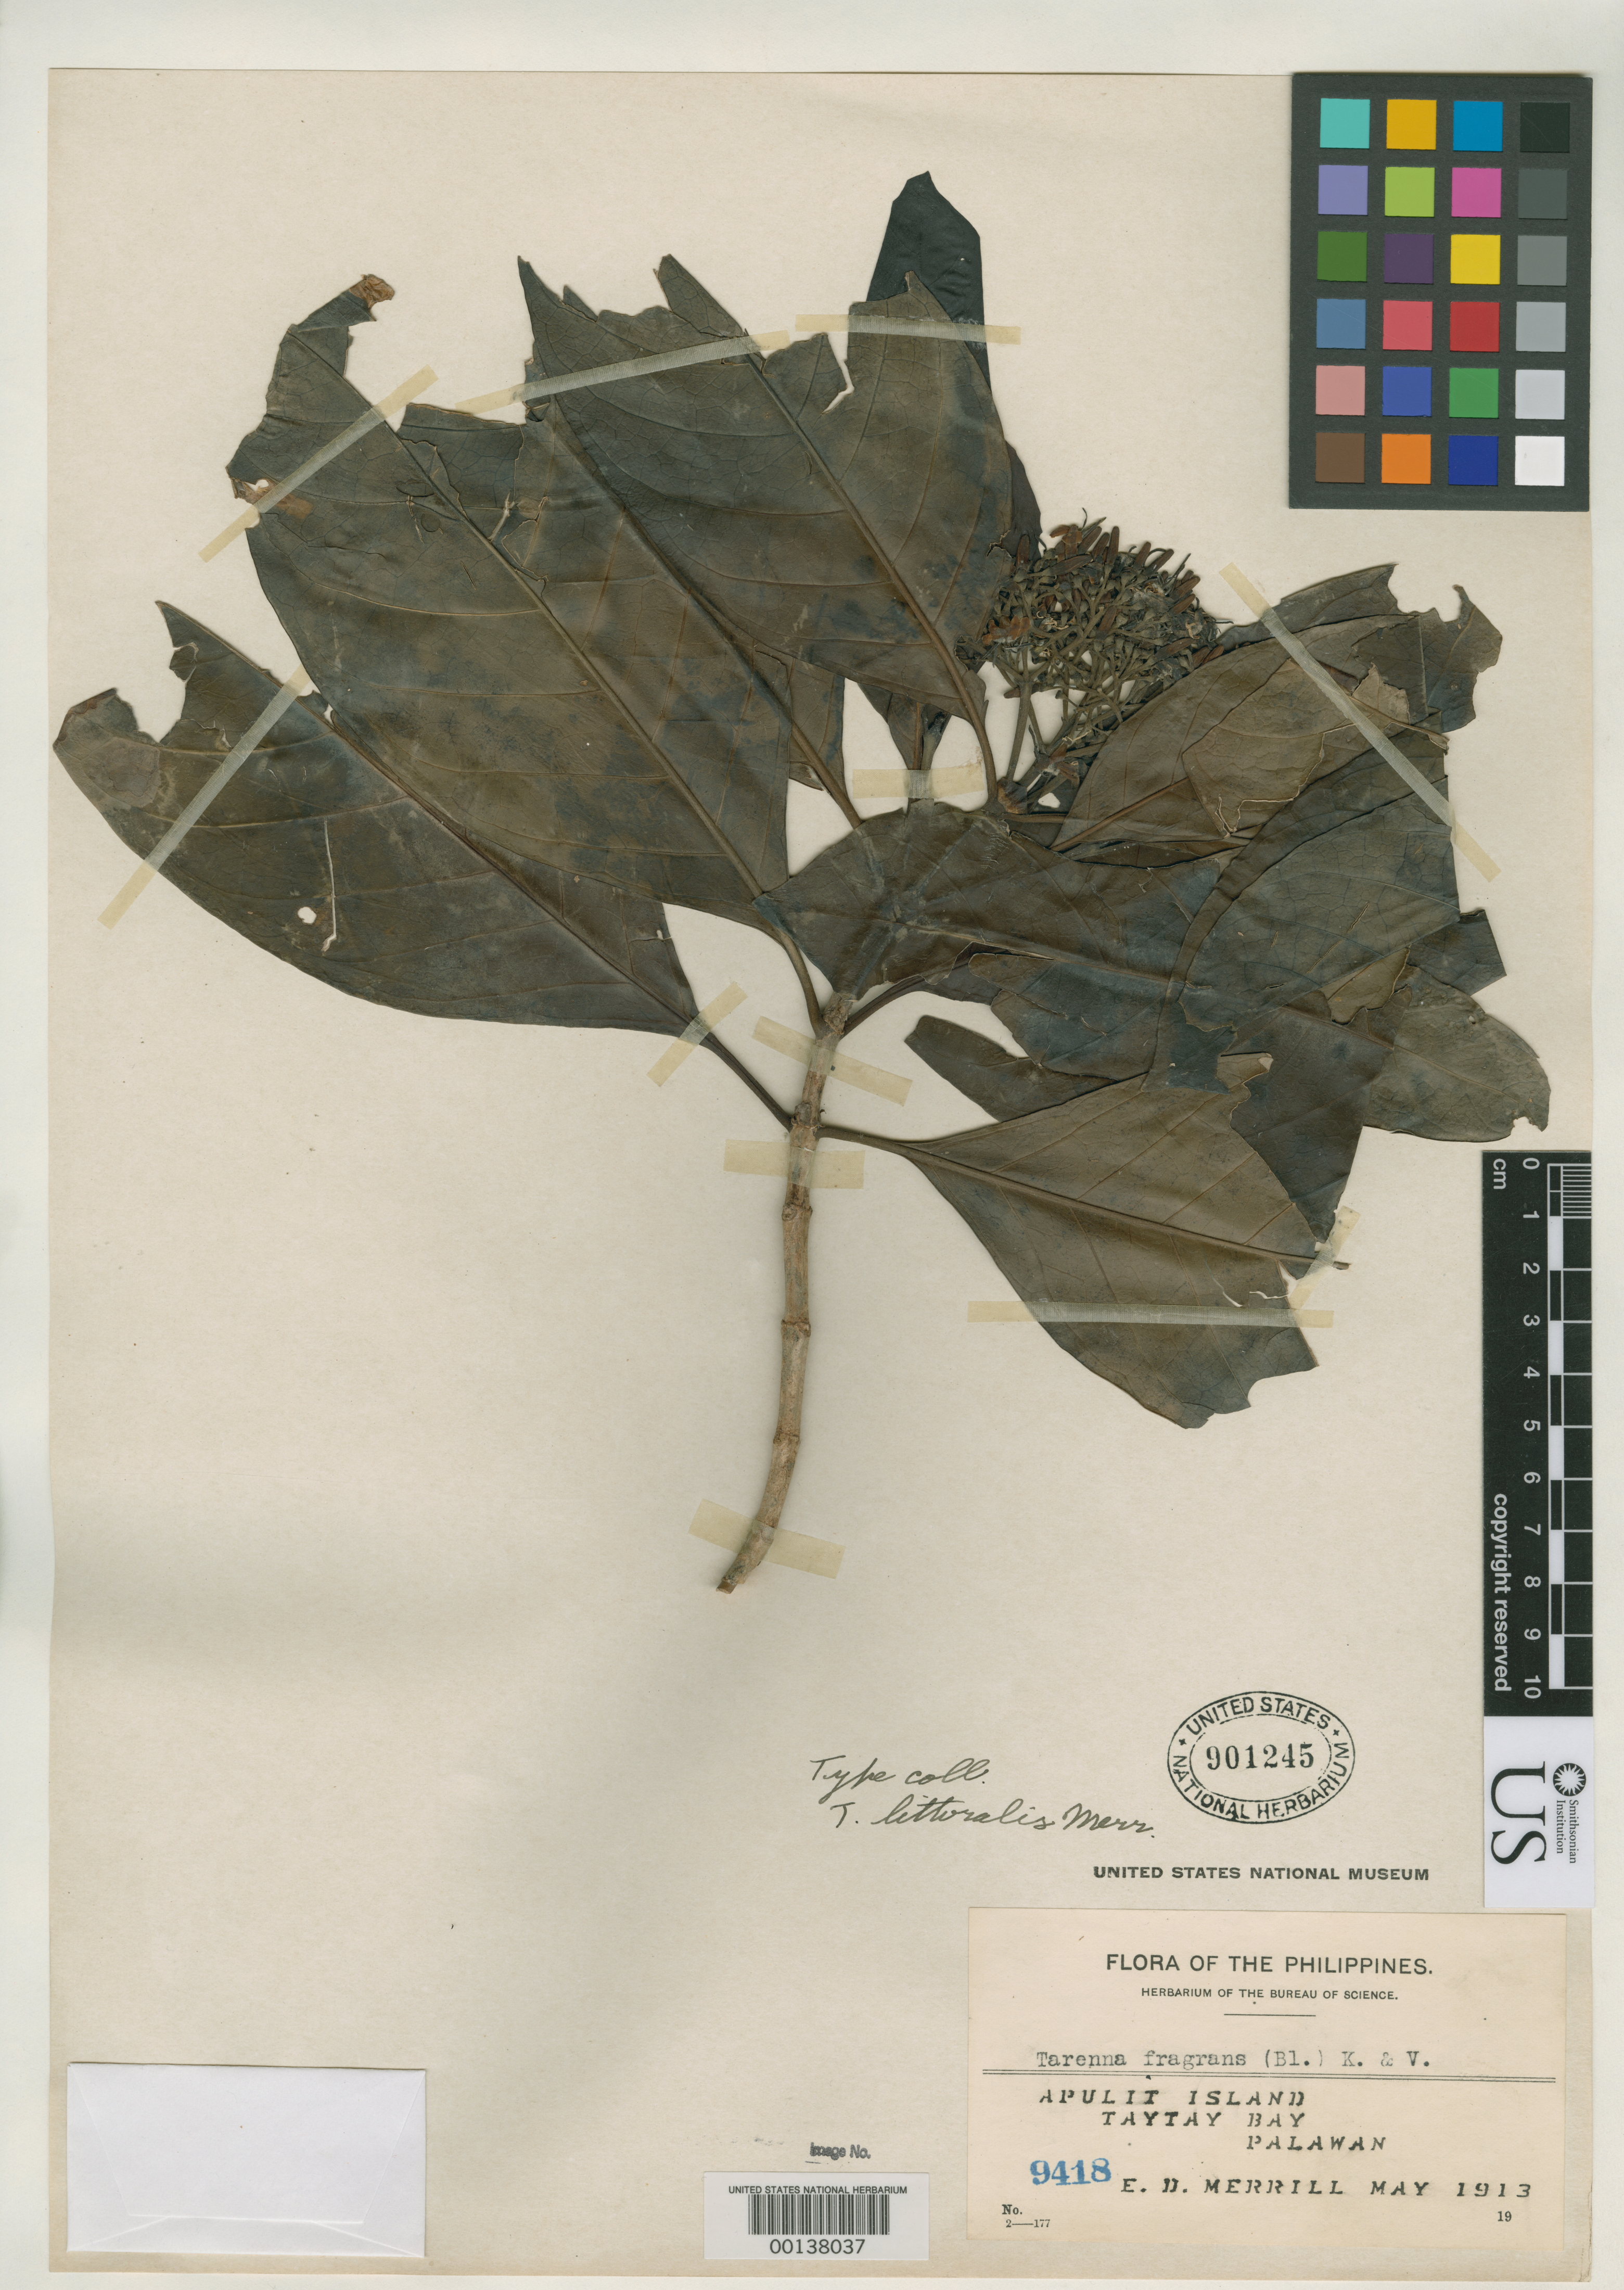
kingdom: Plantae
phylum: Tracheophyta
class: Magnoliopsida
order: Gentianales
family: Rubiaceae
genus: Tarenna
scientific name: Tarenna littoralis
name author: Merr.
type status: Isotype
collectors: E. D. Merrill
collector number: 9418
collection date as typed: May 1913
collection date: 1913-05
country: Philippines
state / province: Mimaropa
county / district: Palawan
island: Apulit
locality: Taytay Bay.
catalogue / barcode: US 901245